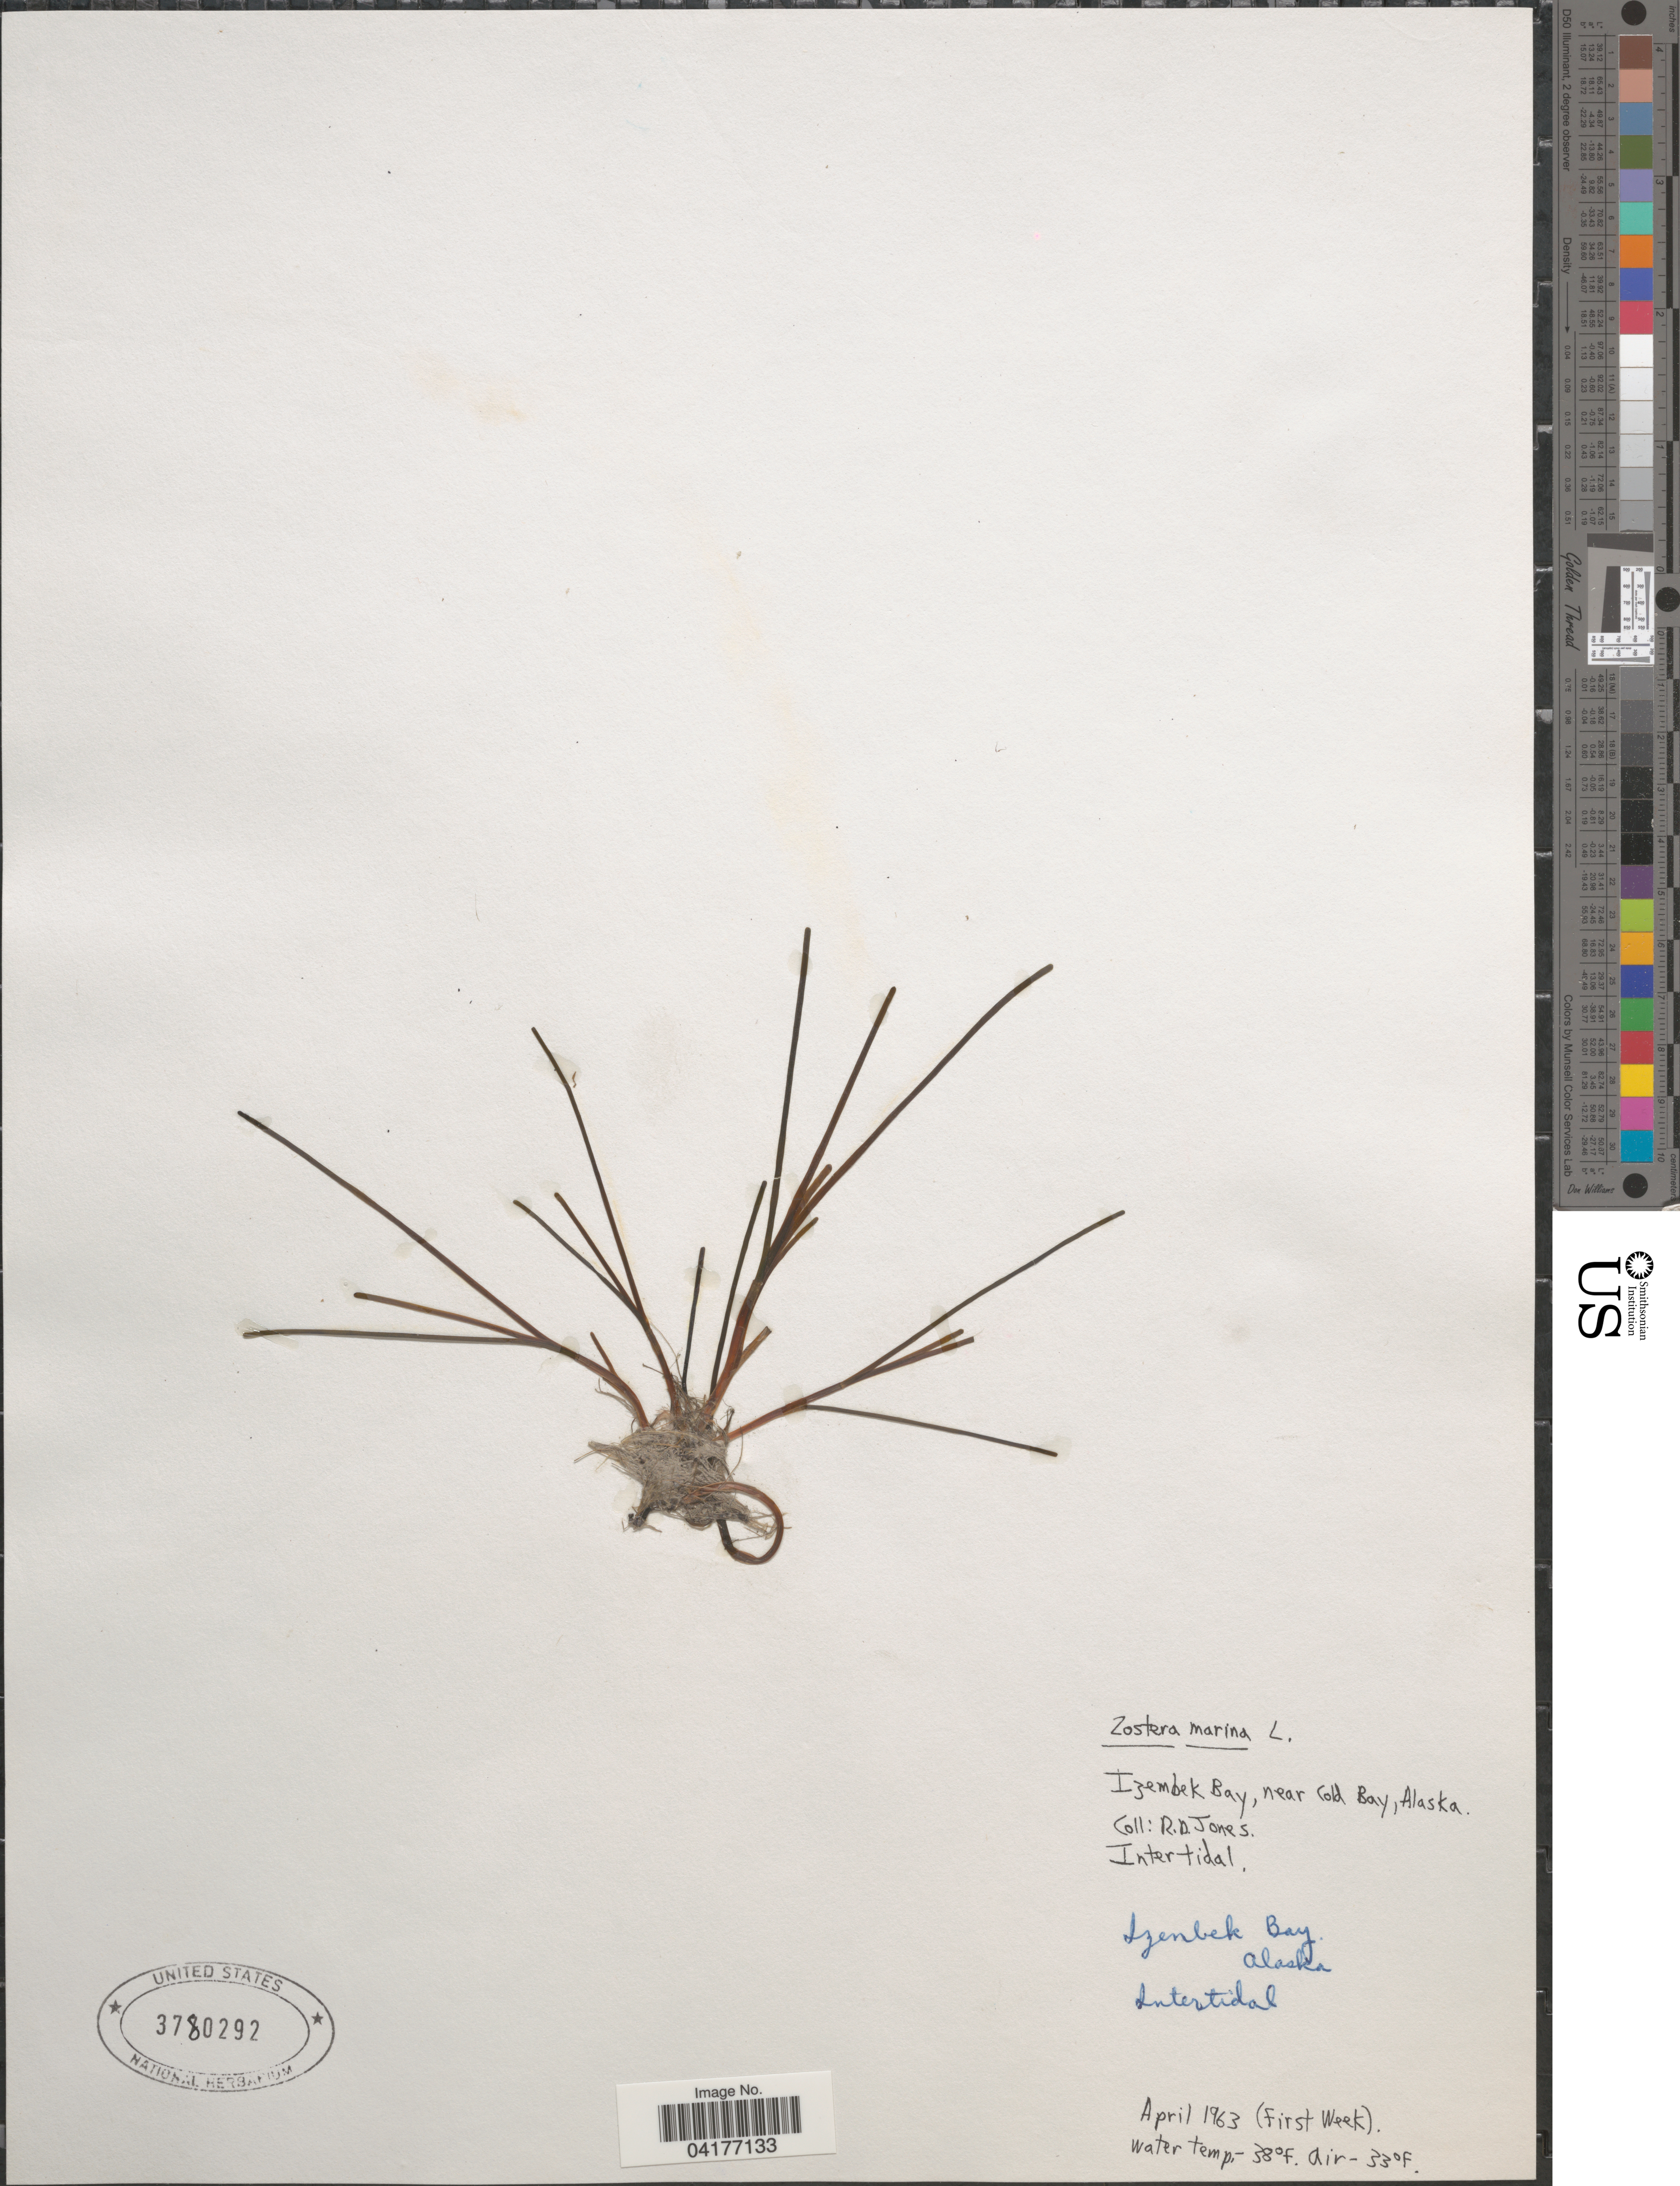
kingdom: Plantae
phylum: Tracheophyta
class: Liliopsida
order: Alismatales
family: Zosteraceae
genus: Zostera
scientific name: Zostera marina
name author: L.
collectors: R. Jones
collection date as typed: April 1963 (first week)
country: United States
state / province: Alaska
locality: Izembek Bay, near Cold Bay. Intertidal.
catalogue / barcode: US 3780292